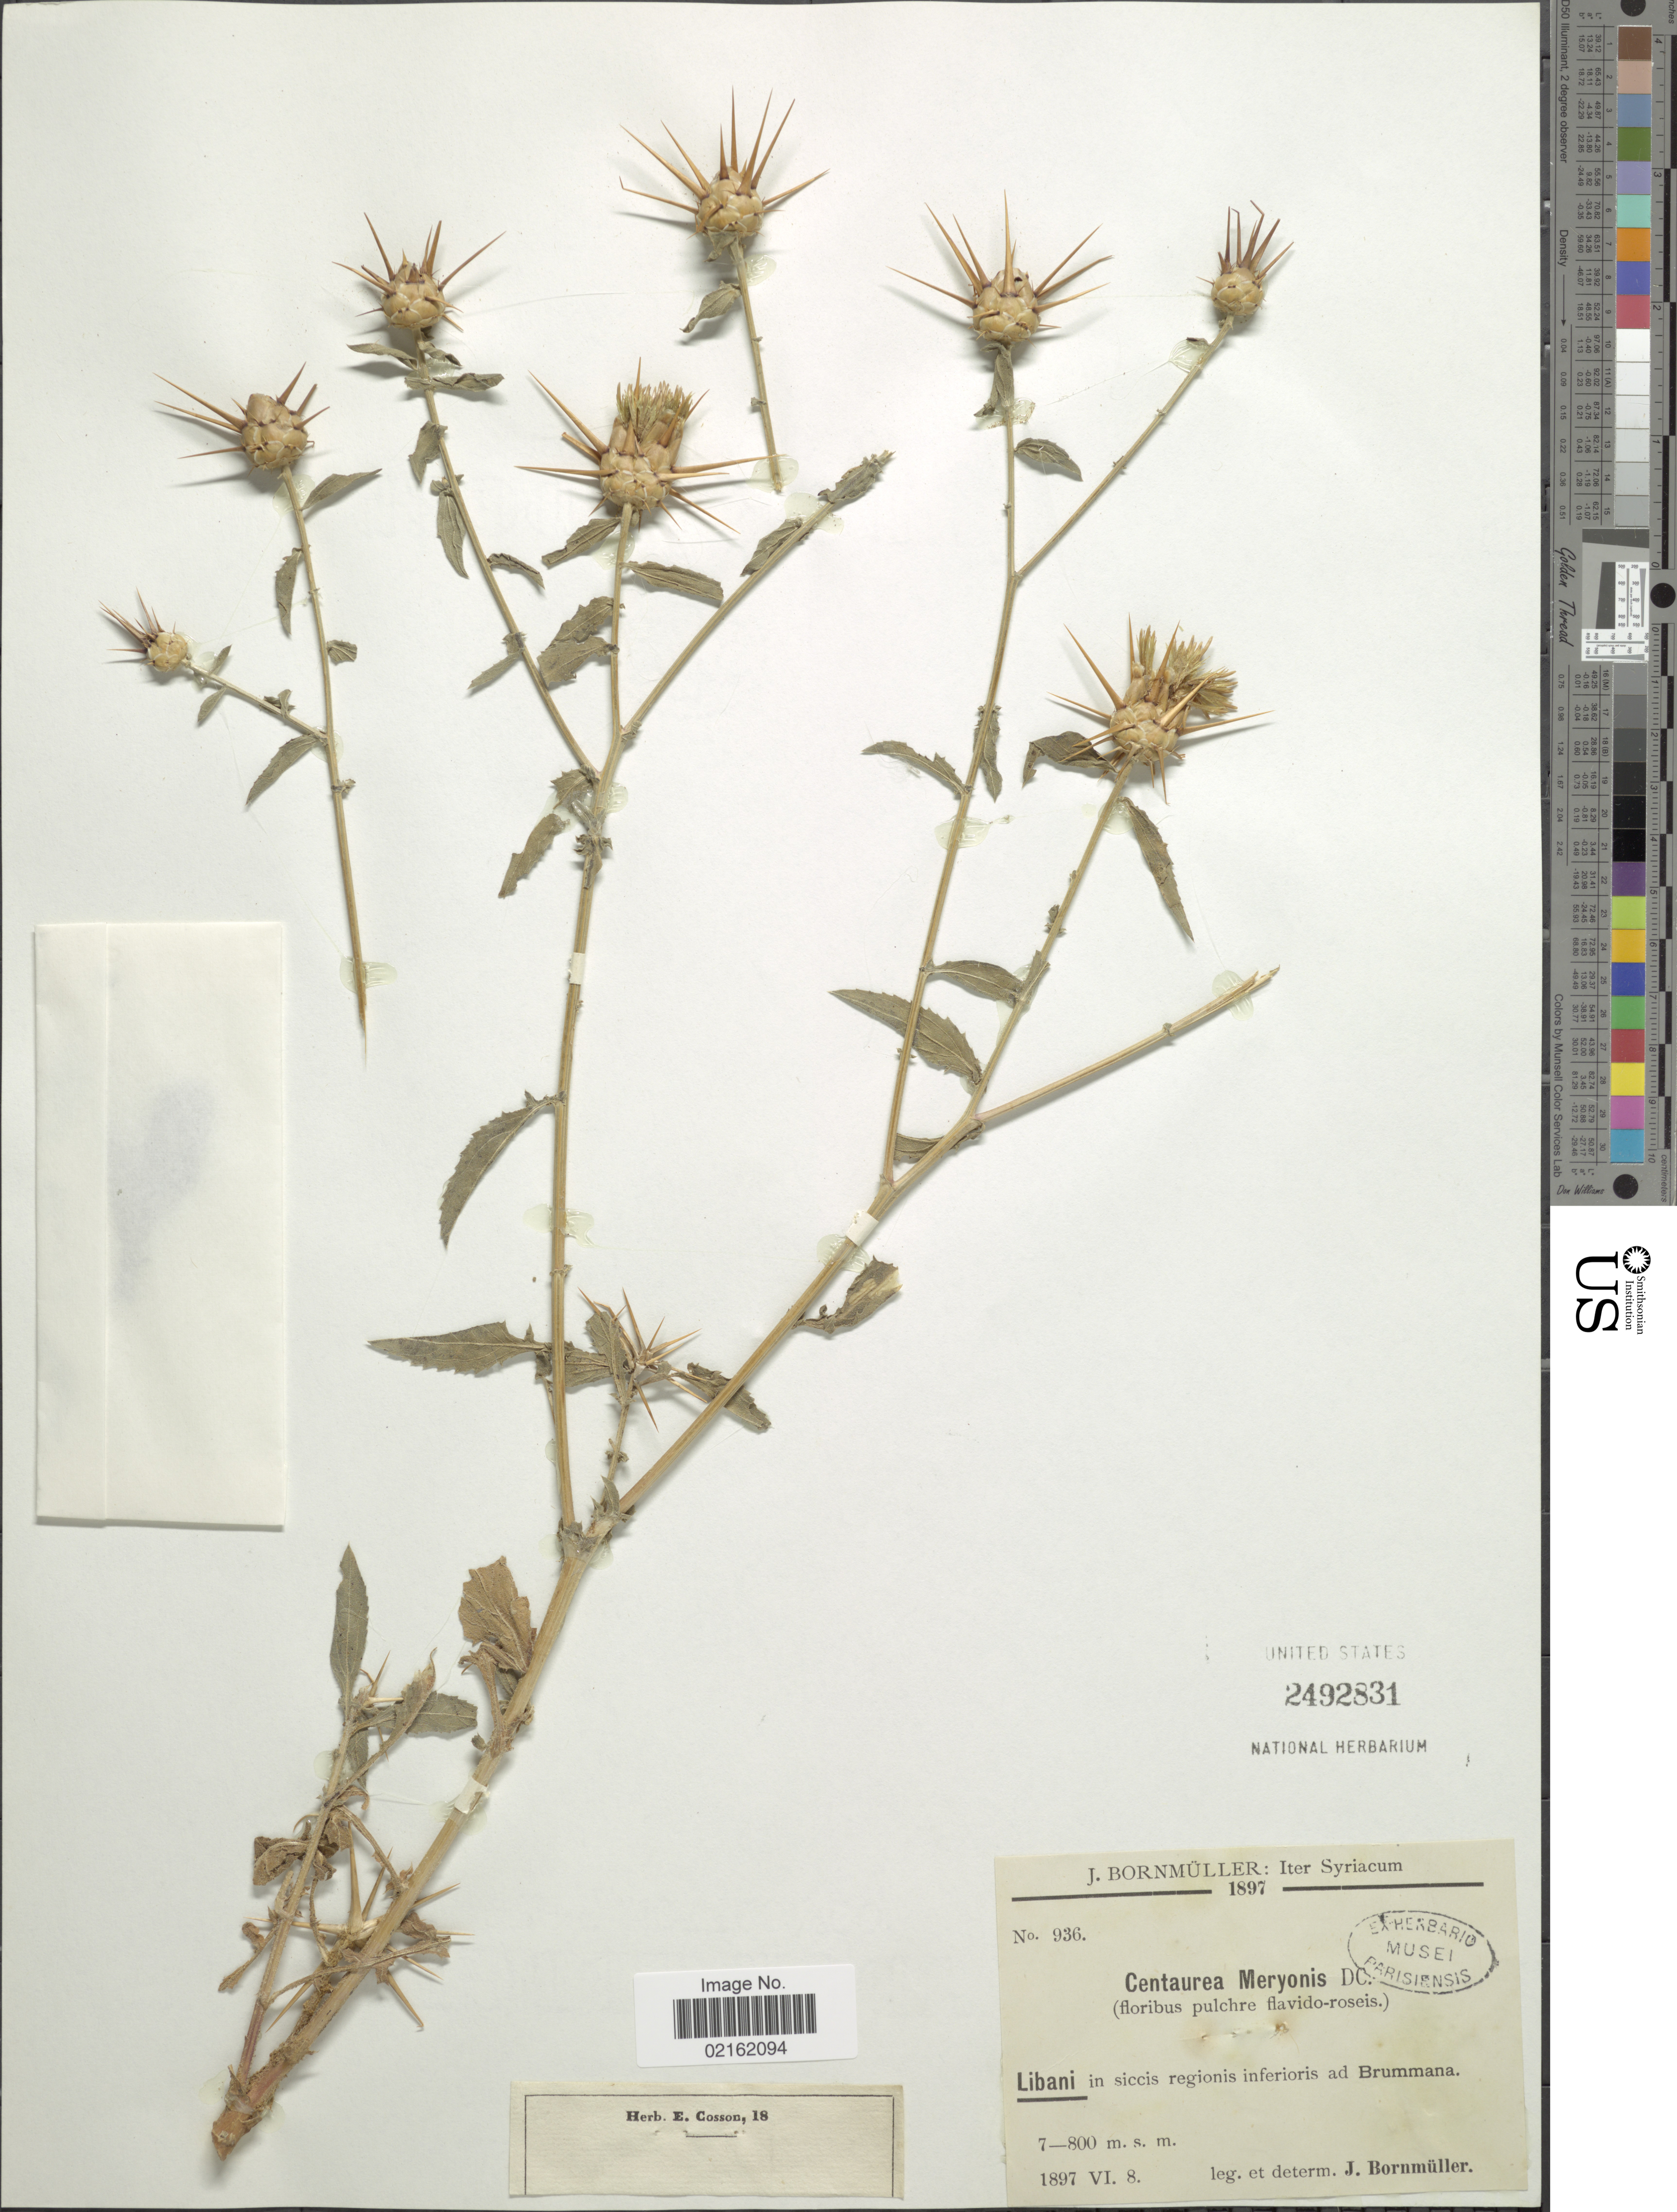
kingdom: Plantae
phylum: Tracheophyta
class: Magnoliopsida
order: Asterales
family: Asteraceae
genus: Centaurea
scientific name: Centaurea iberica subsp. meryonis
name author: (DC.) Bornm.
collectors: J. Bornmüller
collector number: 936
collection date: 1897-06-08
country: Syria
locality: Libani in siccis regionfis inferioris ad Brummana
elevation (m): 700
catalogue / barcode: US 2492831